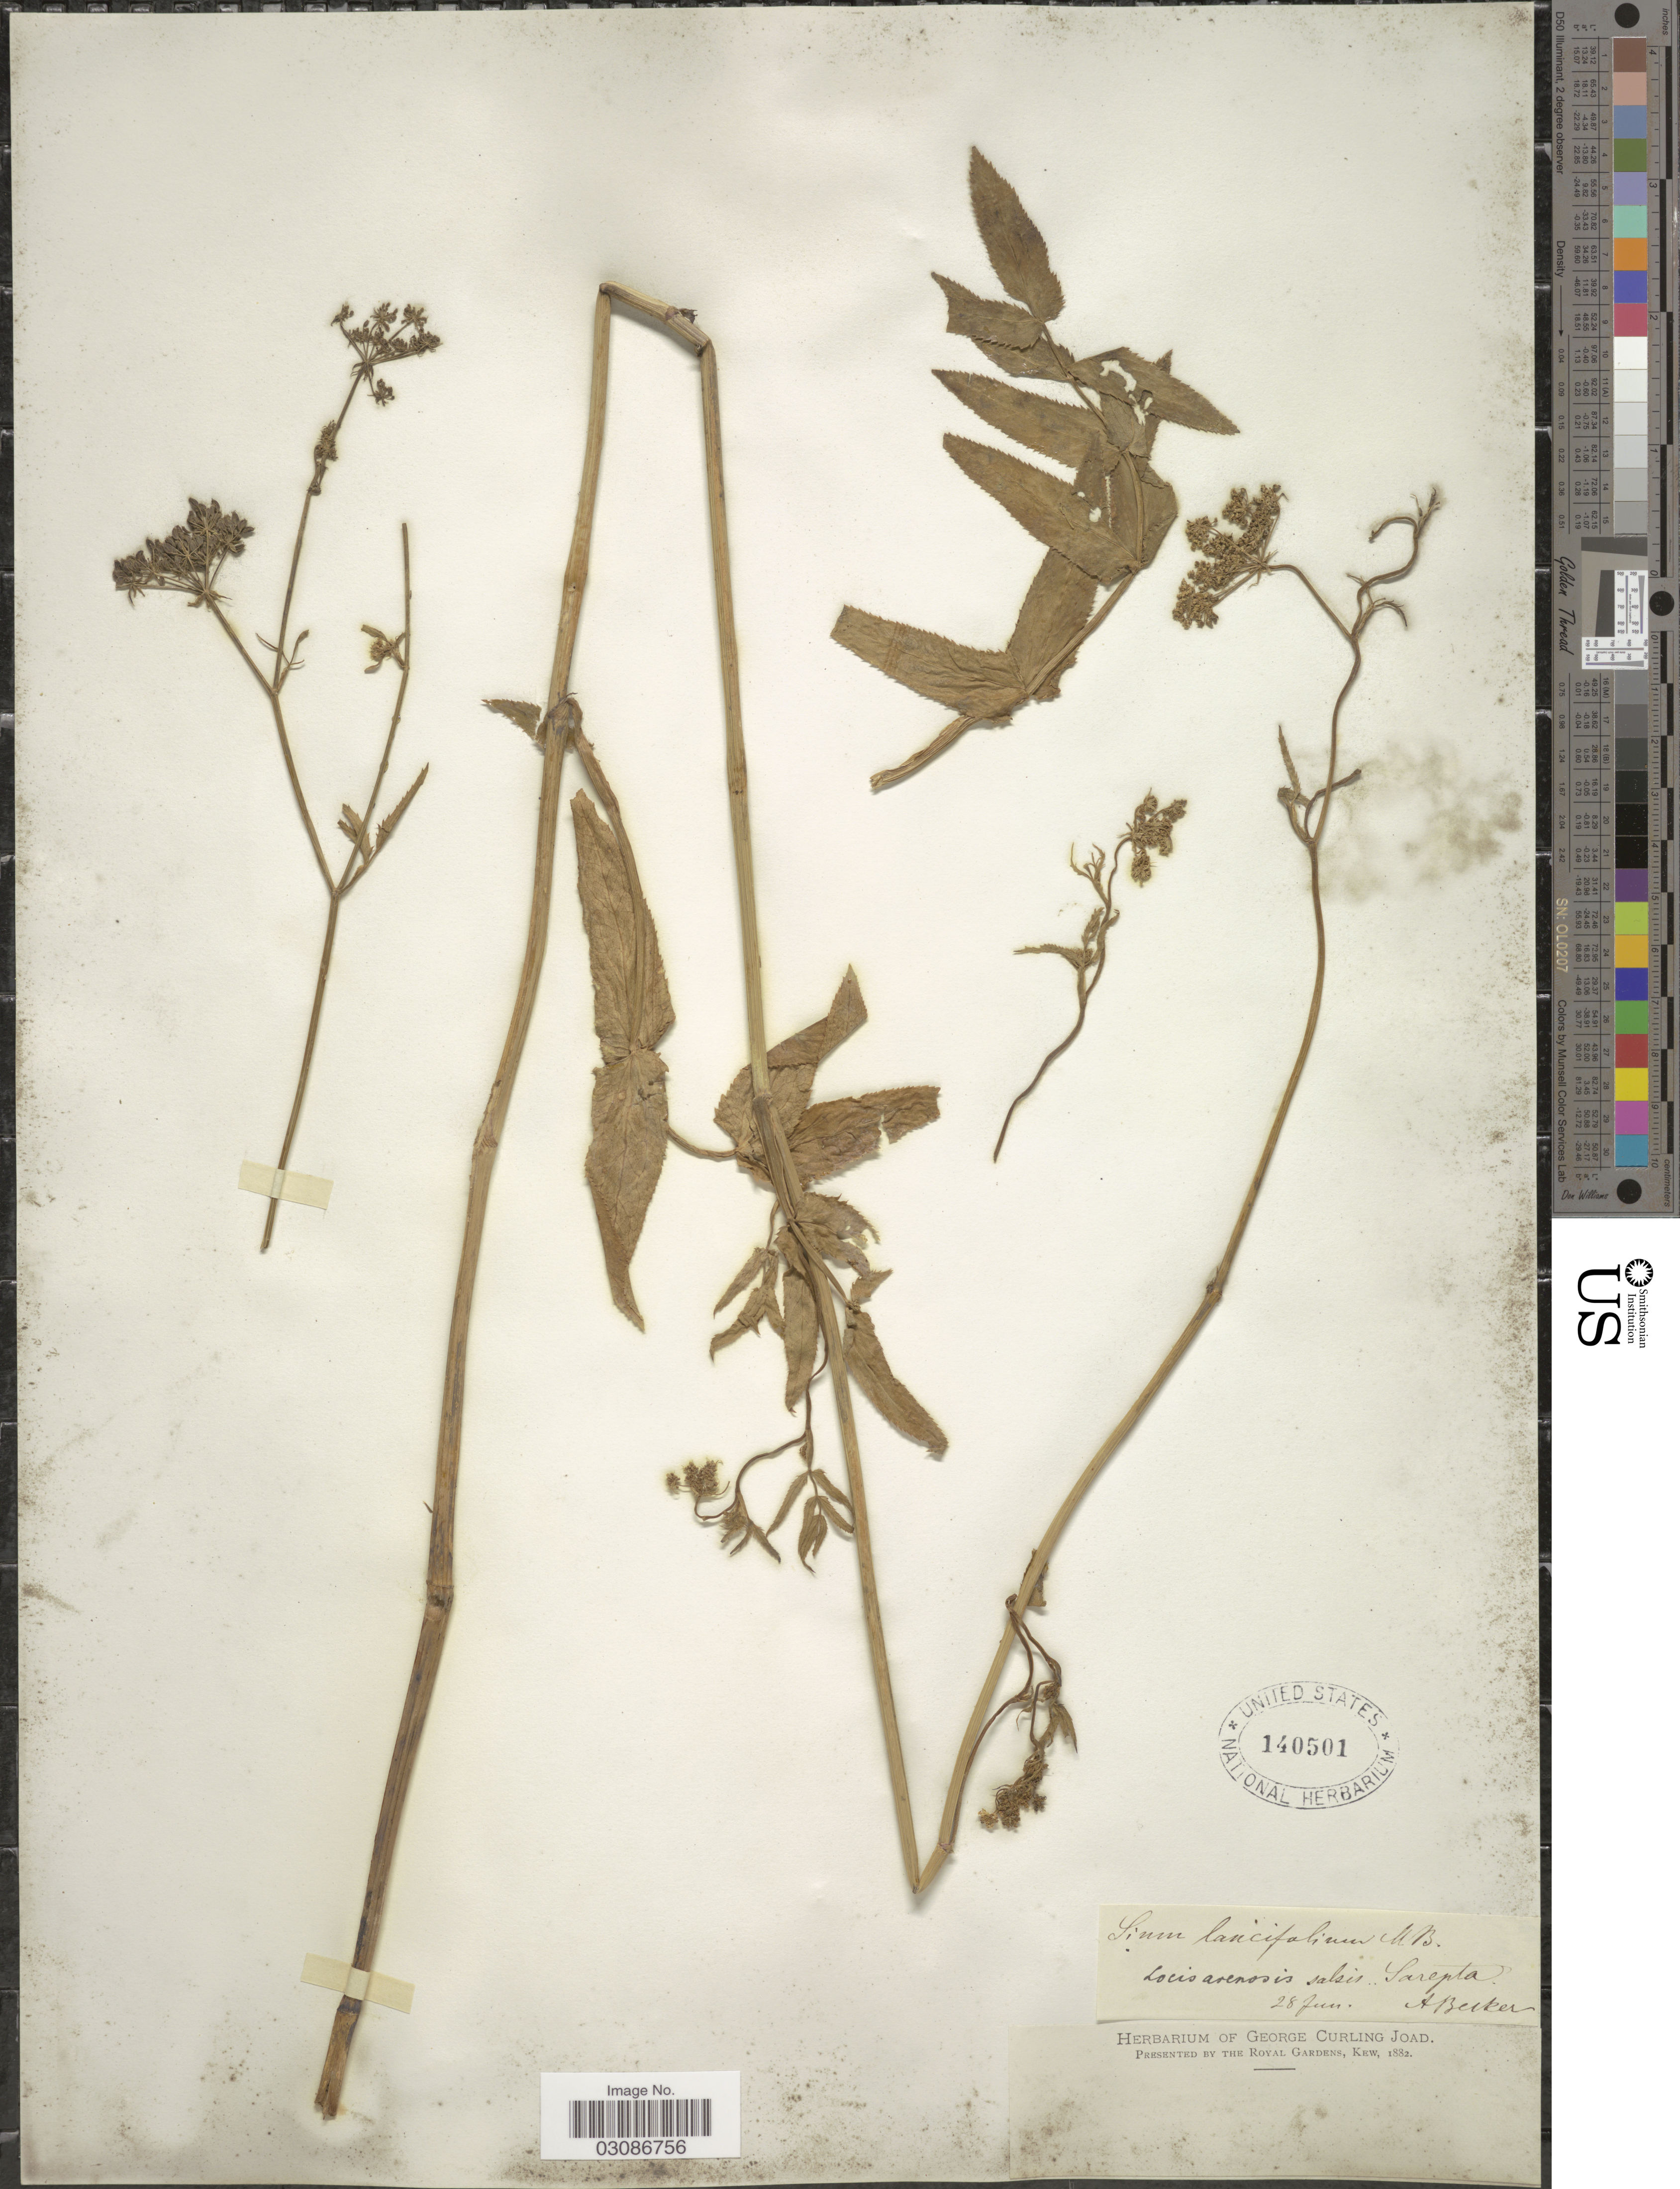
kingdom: Plantae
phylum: Tracheophyta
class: Magnoliopsida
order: Apiales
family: Apiaceae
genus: Sium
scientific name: Sium lancifolium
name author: M. Bieb.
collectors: A. Becker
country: Russian Federation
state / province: Volgograd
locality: Sarepta.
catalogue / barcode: US 140501